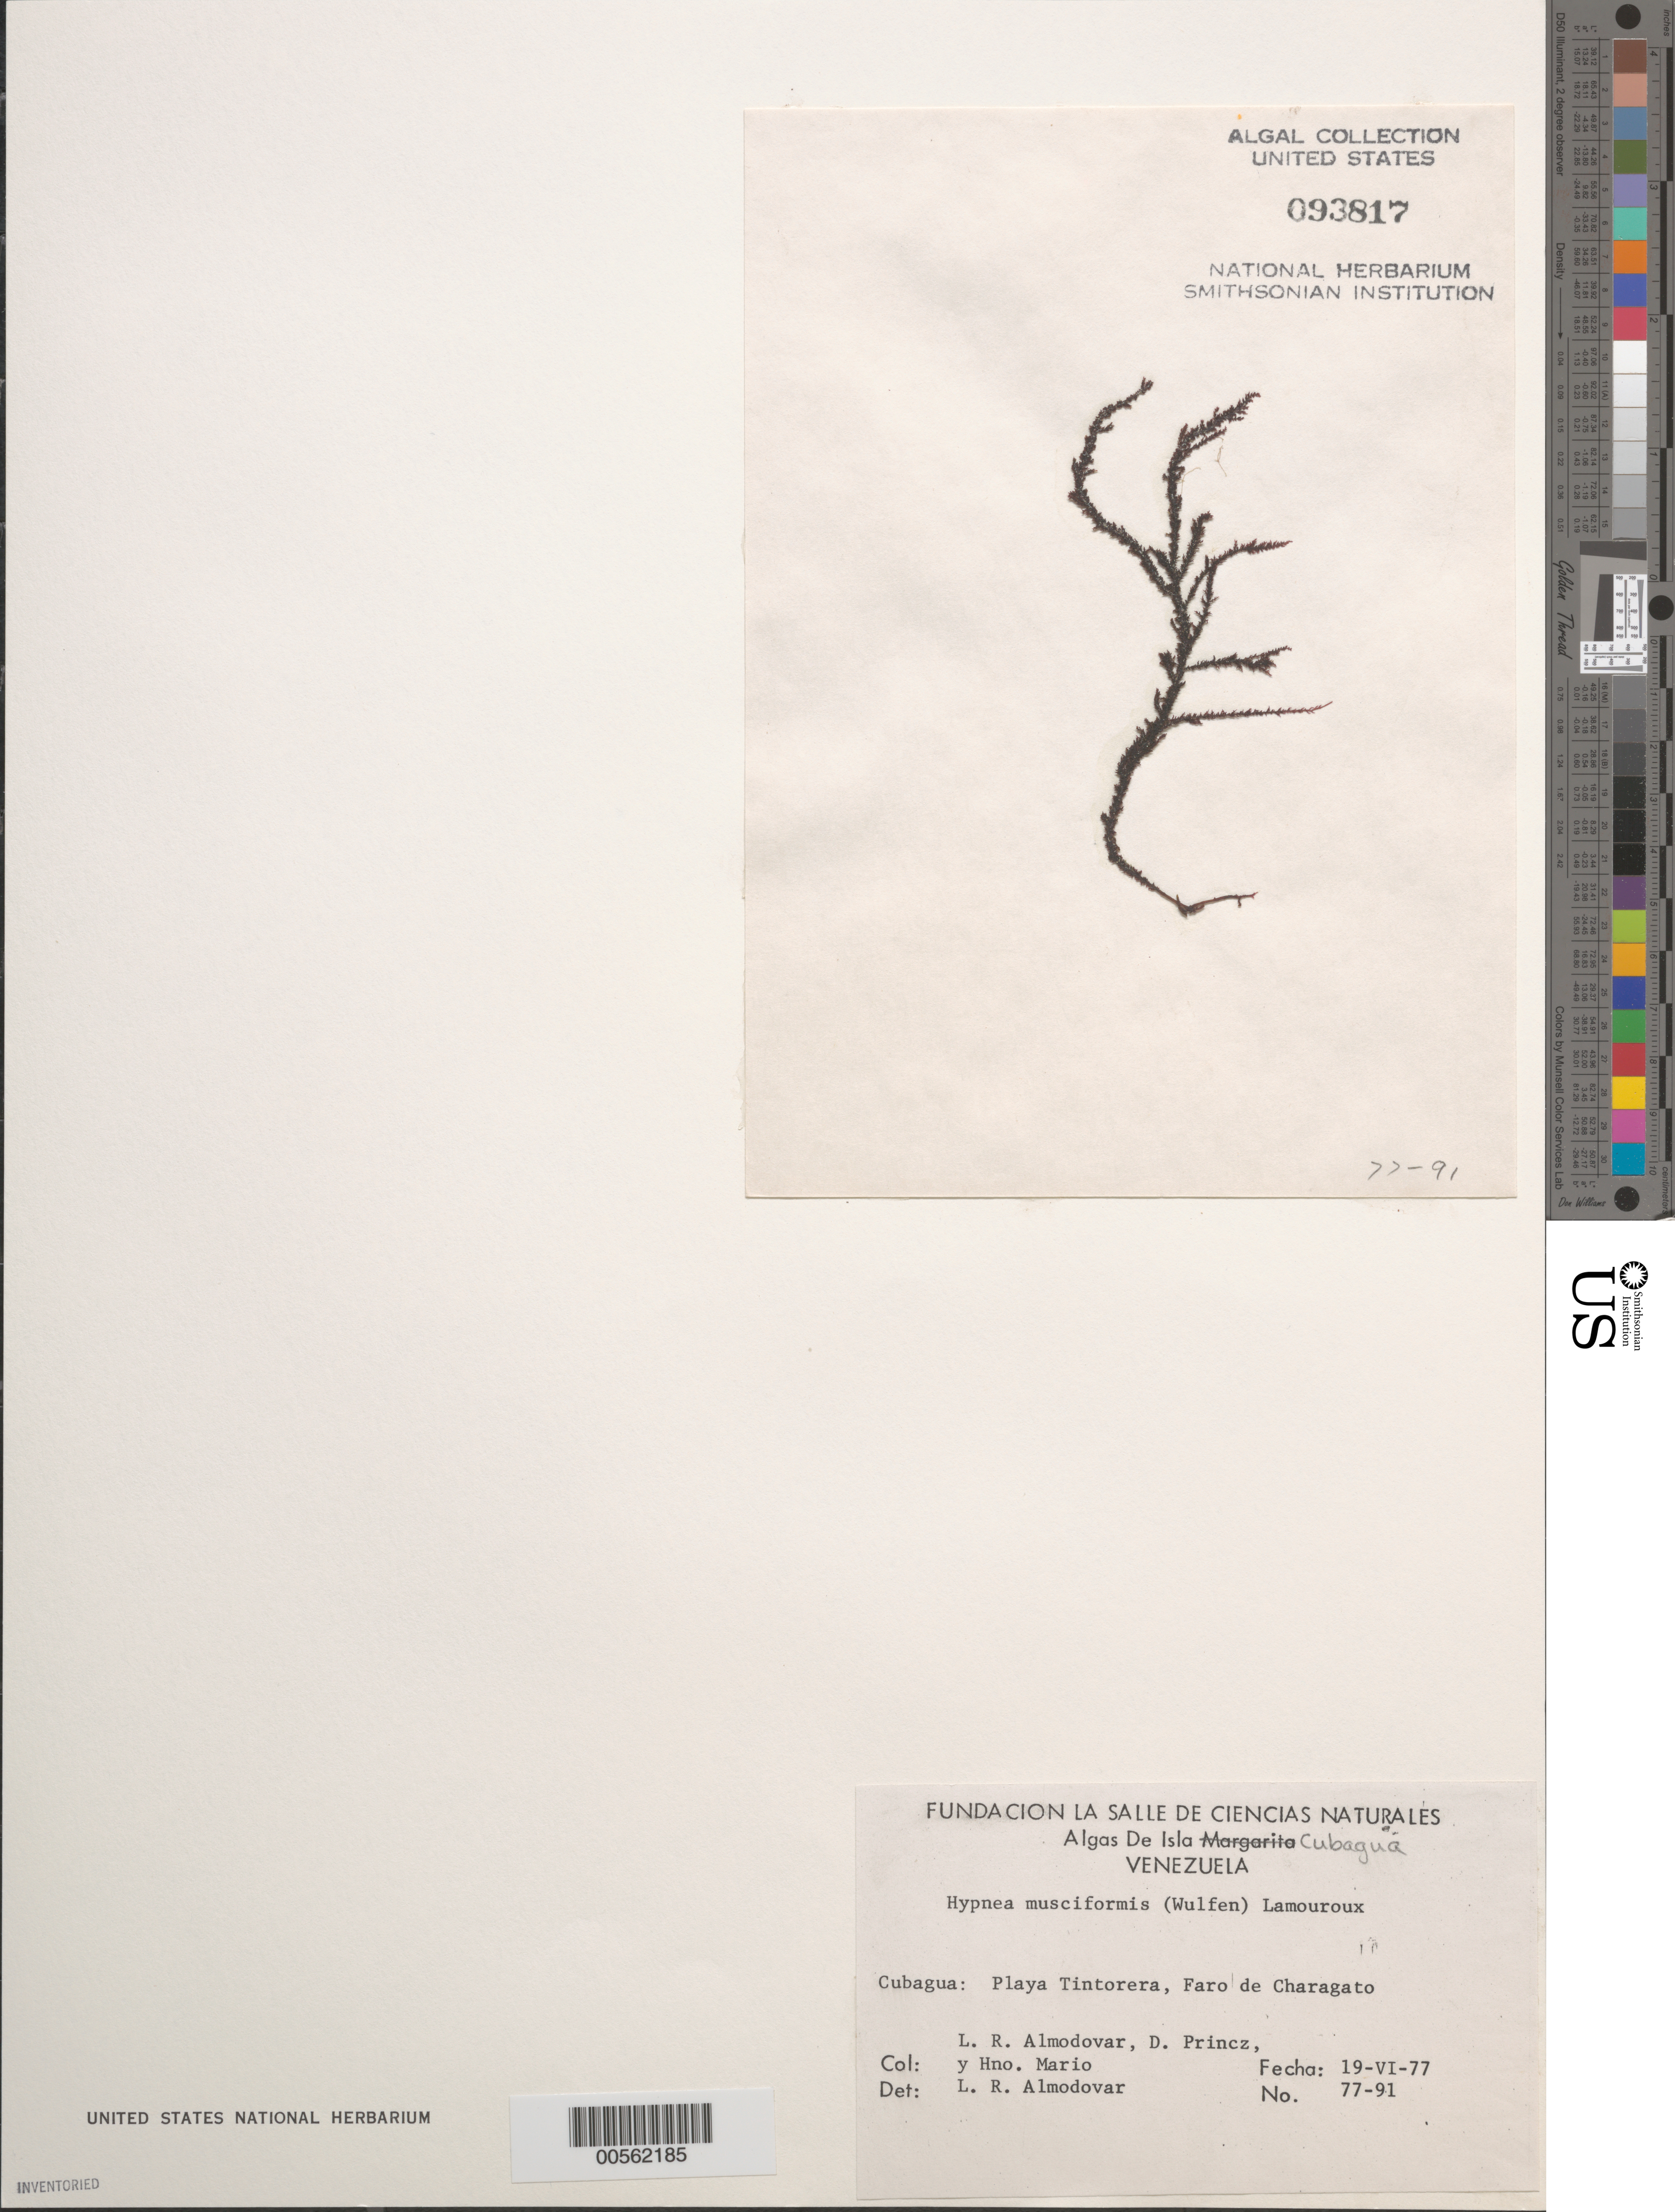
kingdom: Plantae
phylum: Rhodophyta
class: Florideophyceae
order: Gigartinales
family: Cystocloniaceae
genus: Hypnea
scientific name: Hypnea musciformis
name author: (Wulfen) J.V.Lamouroux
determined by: Almodovar, L. R.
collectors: L. Almodovar, D. Princz & H. Mario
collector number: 77-91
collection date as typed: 19 Jun 1977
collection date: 1977-06-19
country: Venezuela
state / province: Nueva Esparta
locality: Playa tintorera, faro de charagato, isla cubagua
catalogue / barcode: US 93817